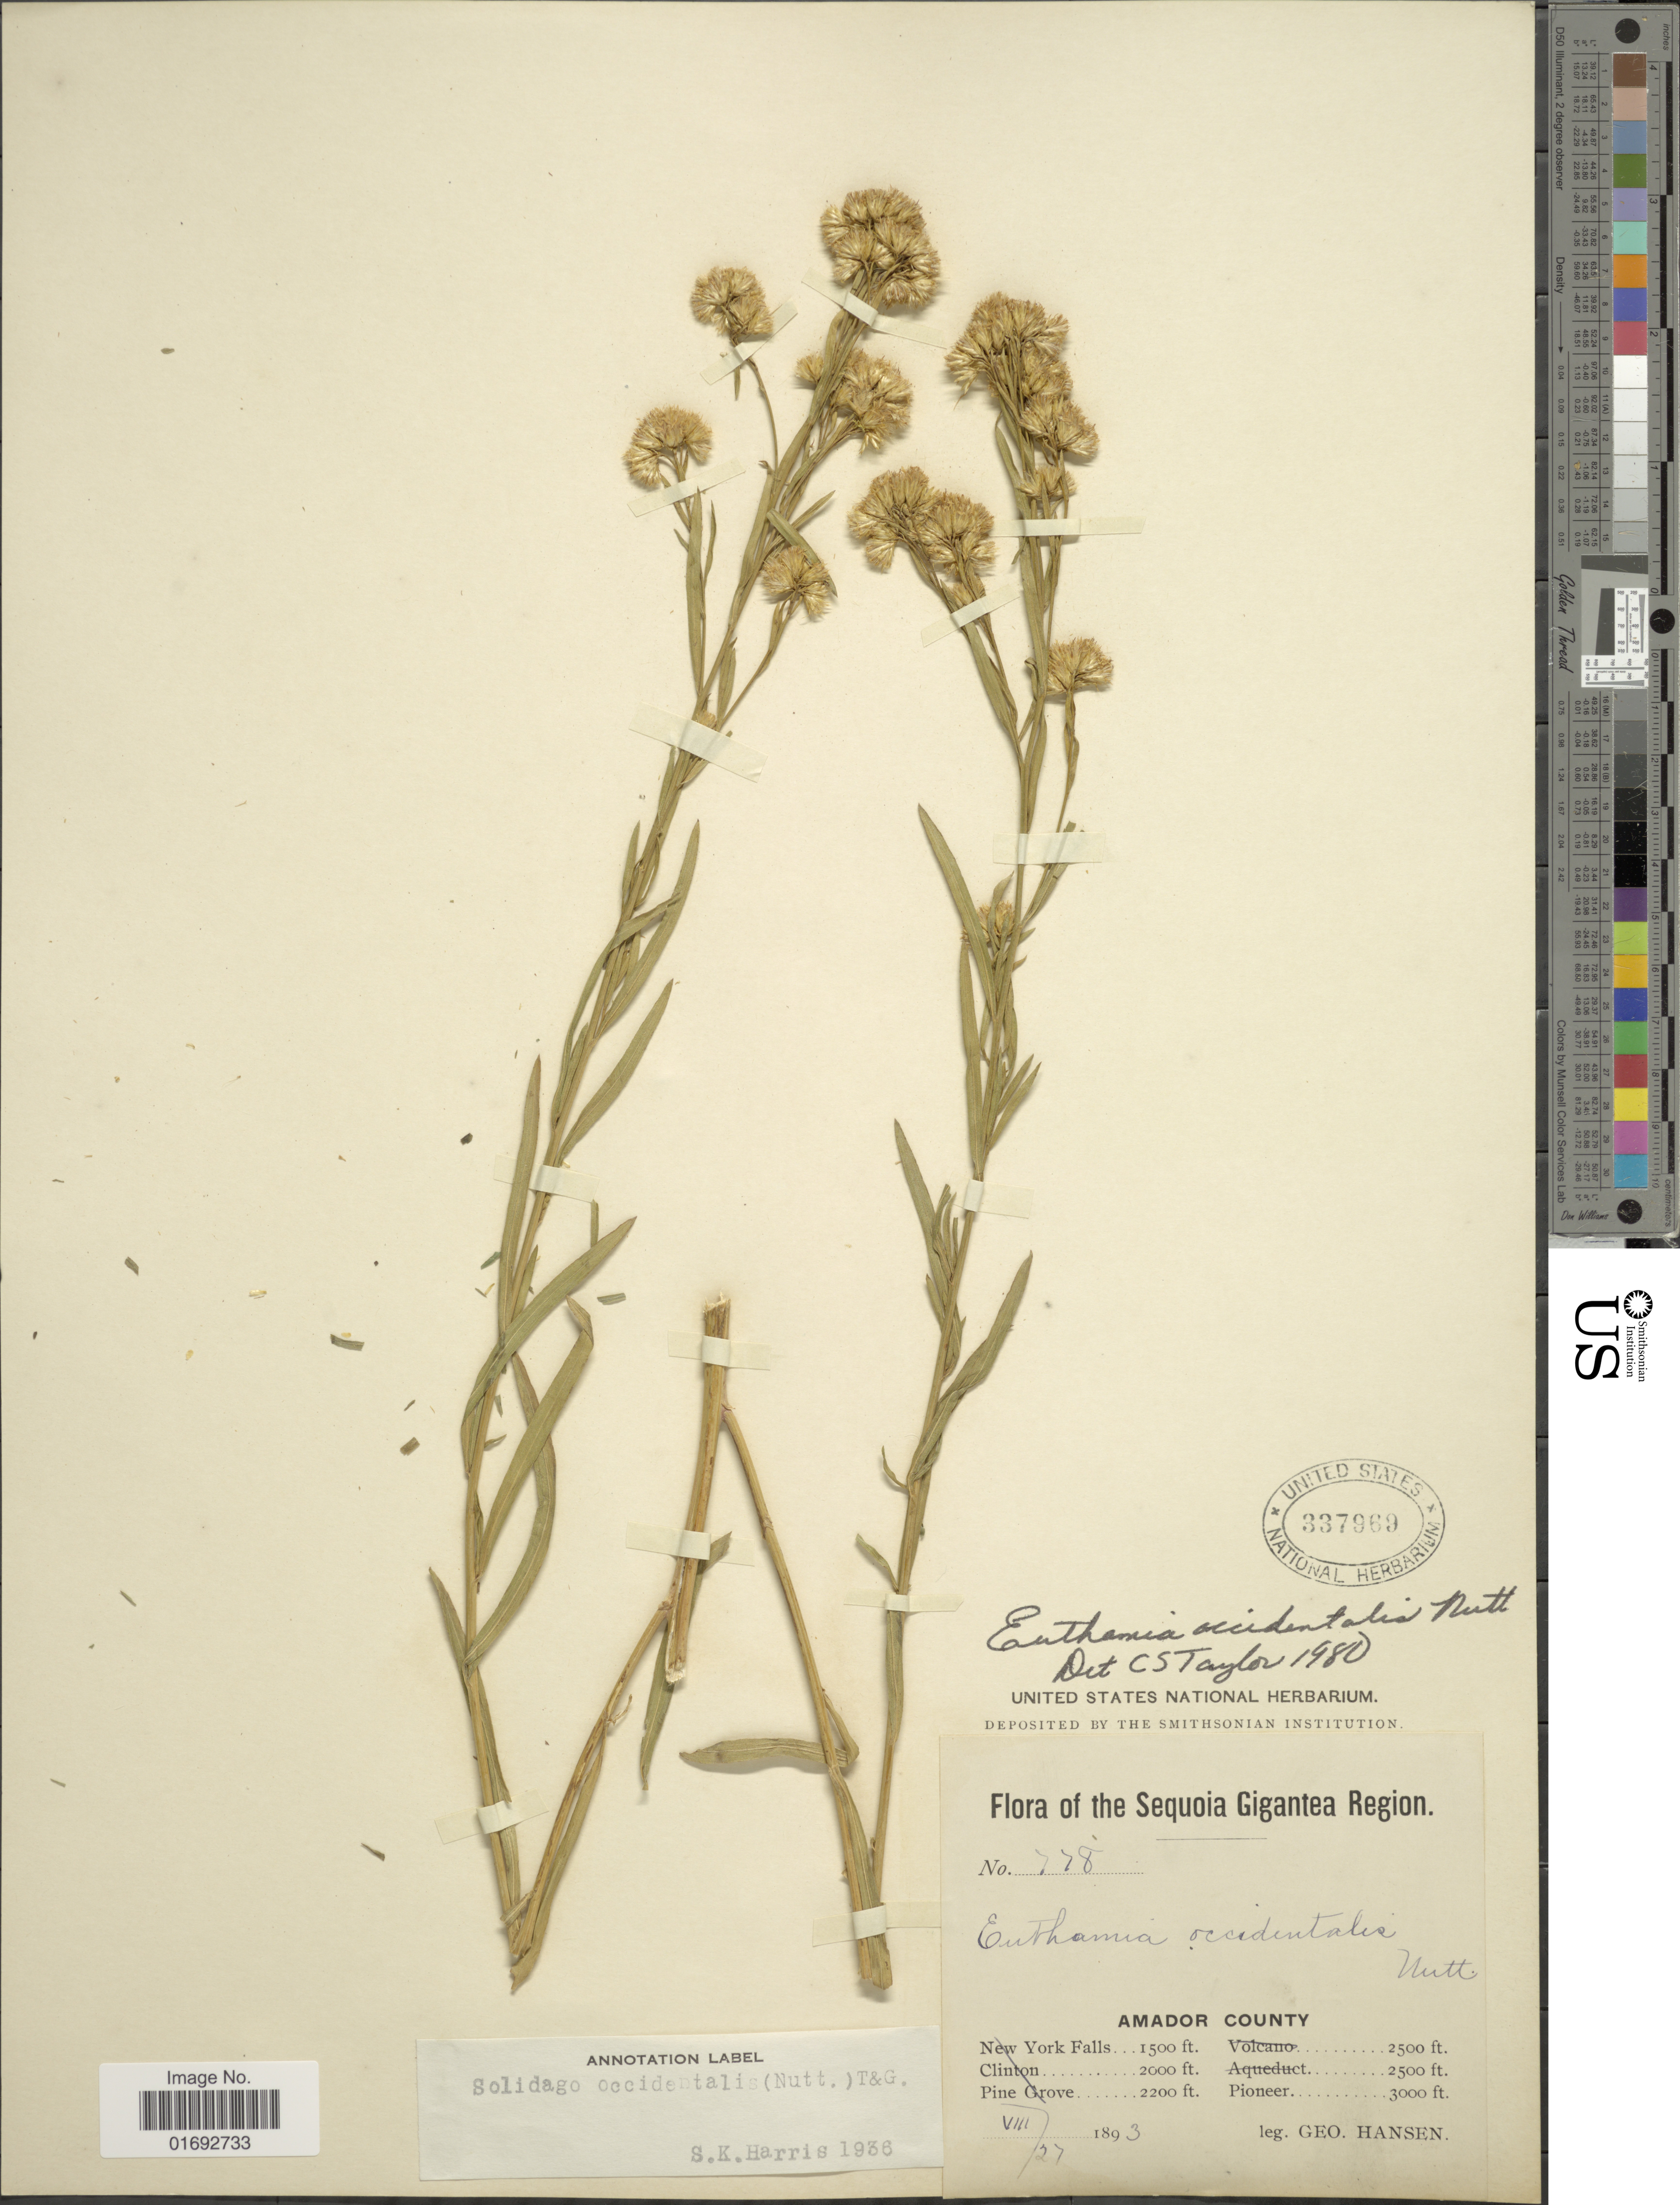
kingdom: Plantae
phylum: Tracheophyta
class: Magnoliopsida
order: Asterales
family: Asteraceae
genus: Euthamia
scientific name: Euthamia occidentalis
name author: Nutt.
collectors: G. Hansen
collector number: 778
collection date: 1893-08-27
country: United States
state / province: California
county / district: Amador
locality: Sequoia Gigantea Region, Amador County, Pioneer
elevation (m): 914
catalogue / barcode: US 337969